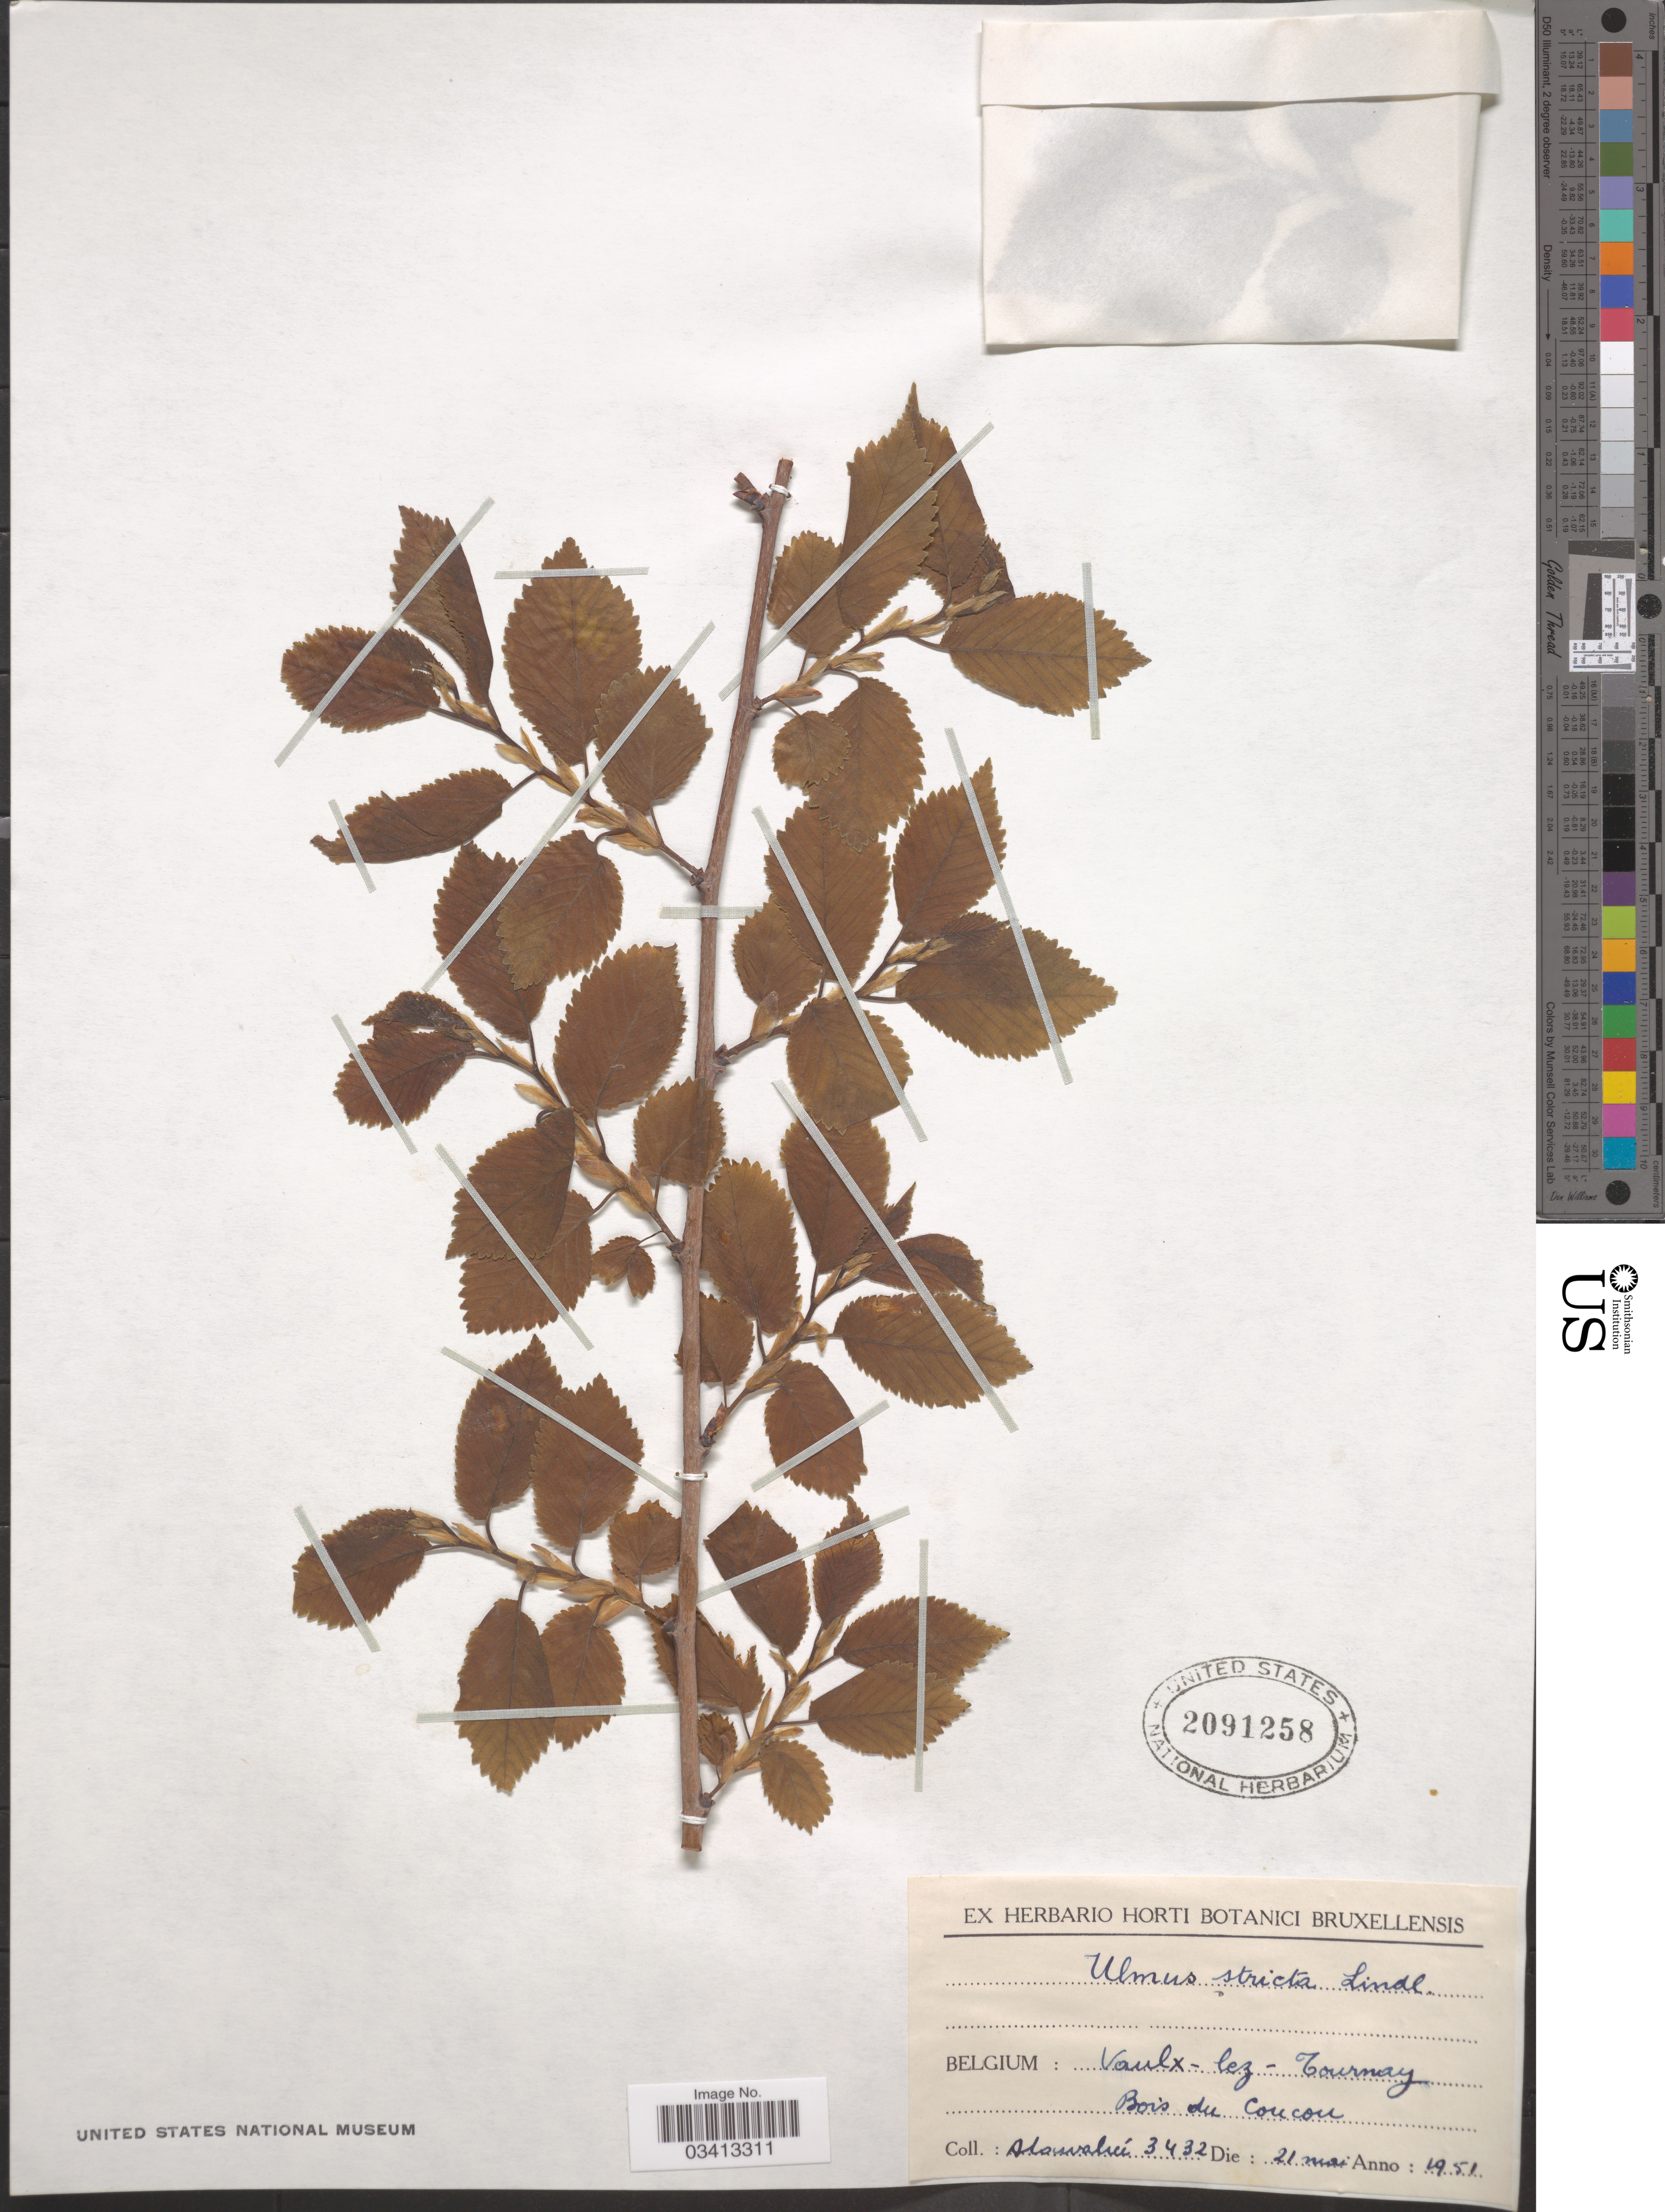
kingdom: Plantae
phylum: Tracheophyta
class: Magnoliopsida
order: Rosales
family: Ulmaceae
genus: Ulmus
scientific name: Ulmus minor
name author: Mill.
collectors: A. G. Lawalrée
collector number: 3432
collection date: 1951-05-21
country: Belgium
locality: Vaulx-lez-Tournay. Bois du Coucou.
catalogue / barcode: US 2091258